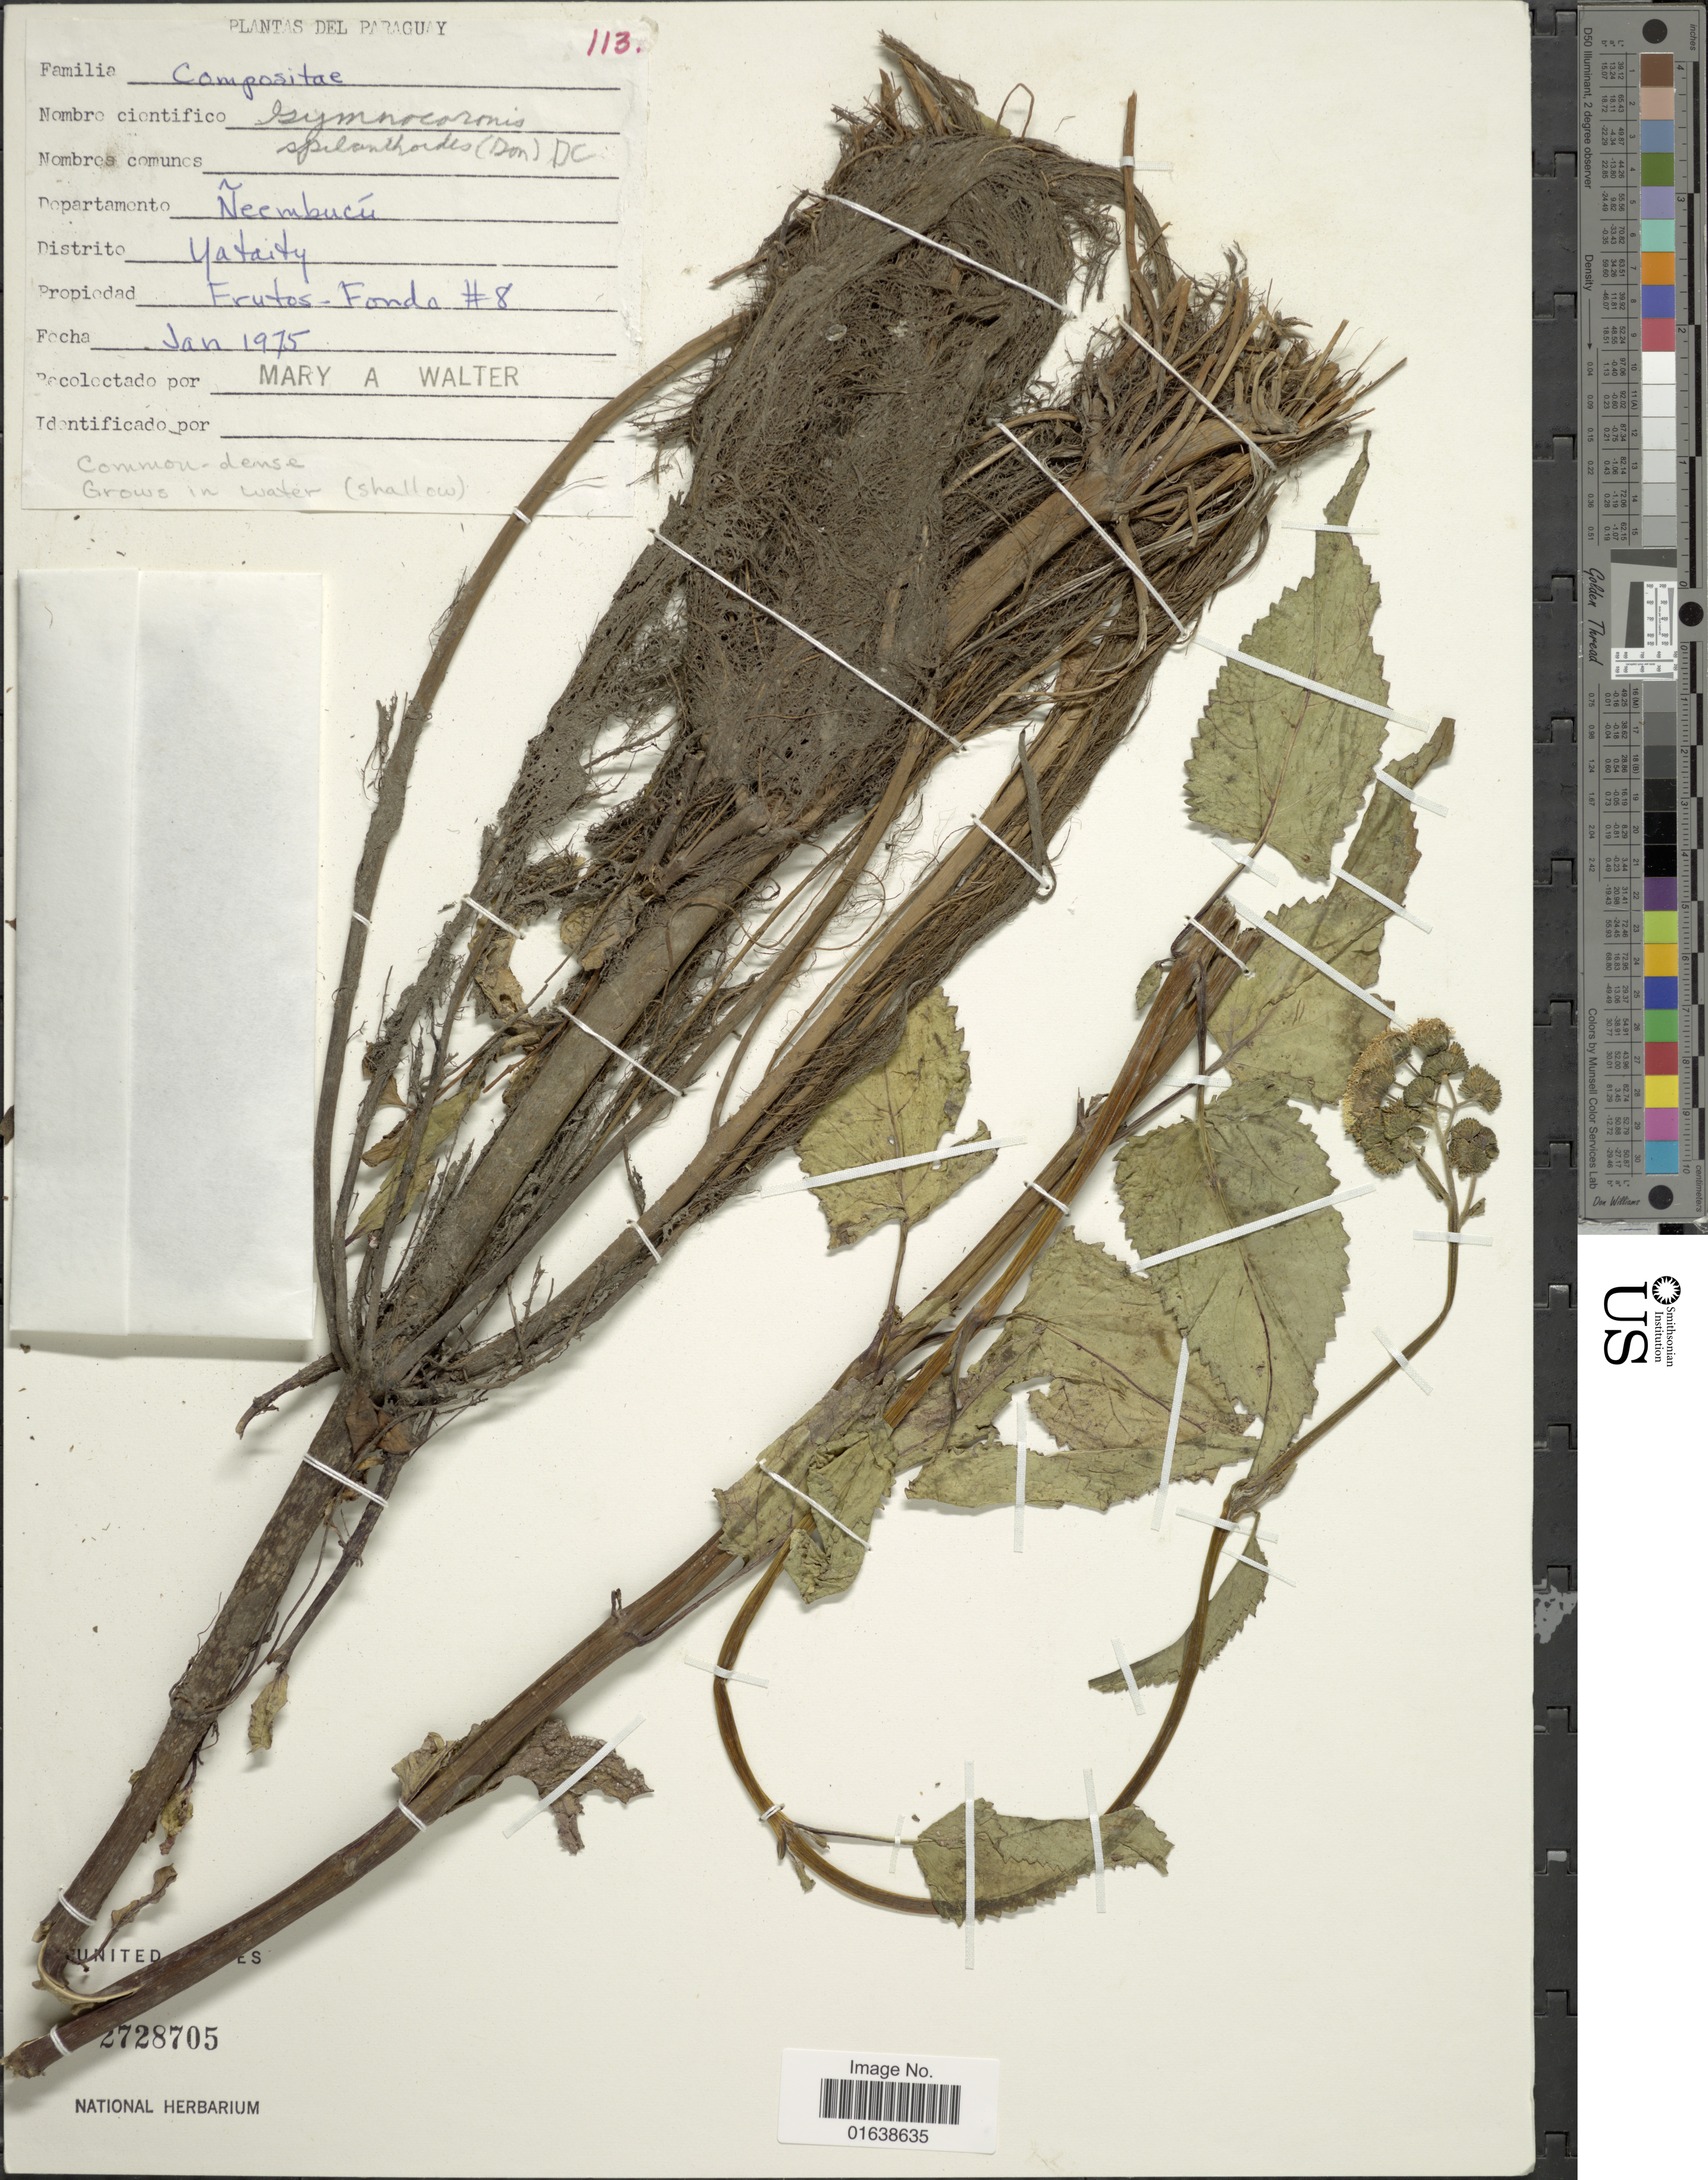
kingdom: Plantae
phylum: Tracheophyta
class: Magnoliopsida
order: Asterales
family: Asteraceae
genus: Gymnocoronis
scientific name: Gymnocoronis spilanthoides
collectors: M. A. Walter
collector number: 113?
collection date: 1975-01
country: Paraguay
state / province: Neembucu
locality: Paraguay. Departamento Neembucu. Distrito Yataity.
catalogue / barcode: US 2728705